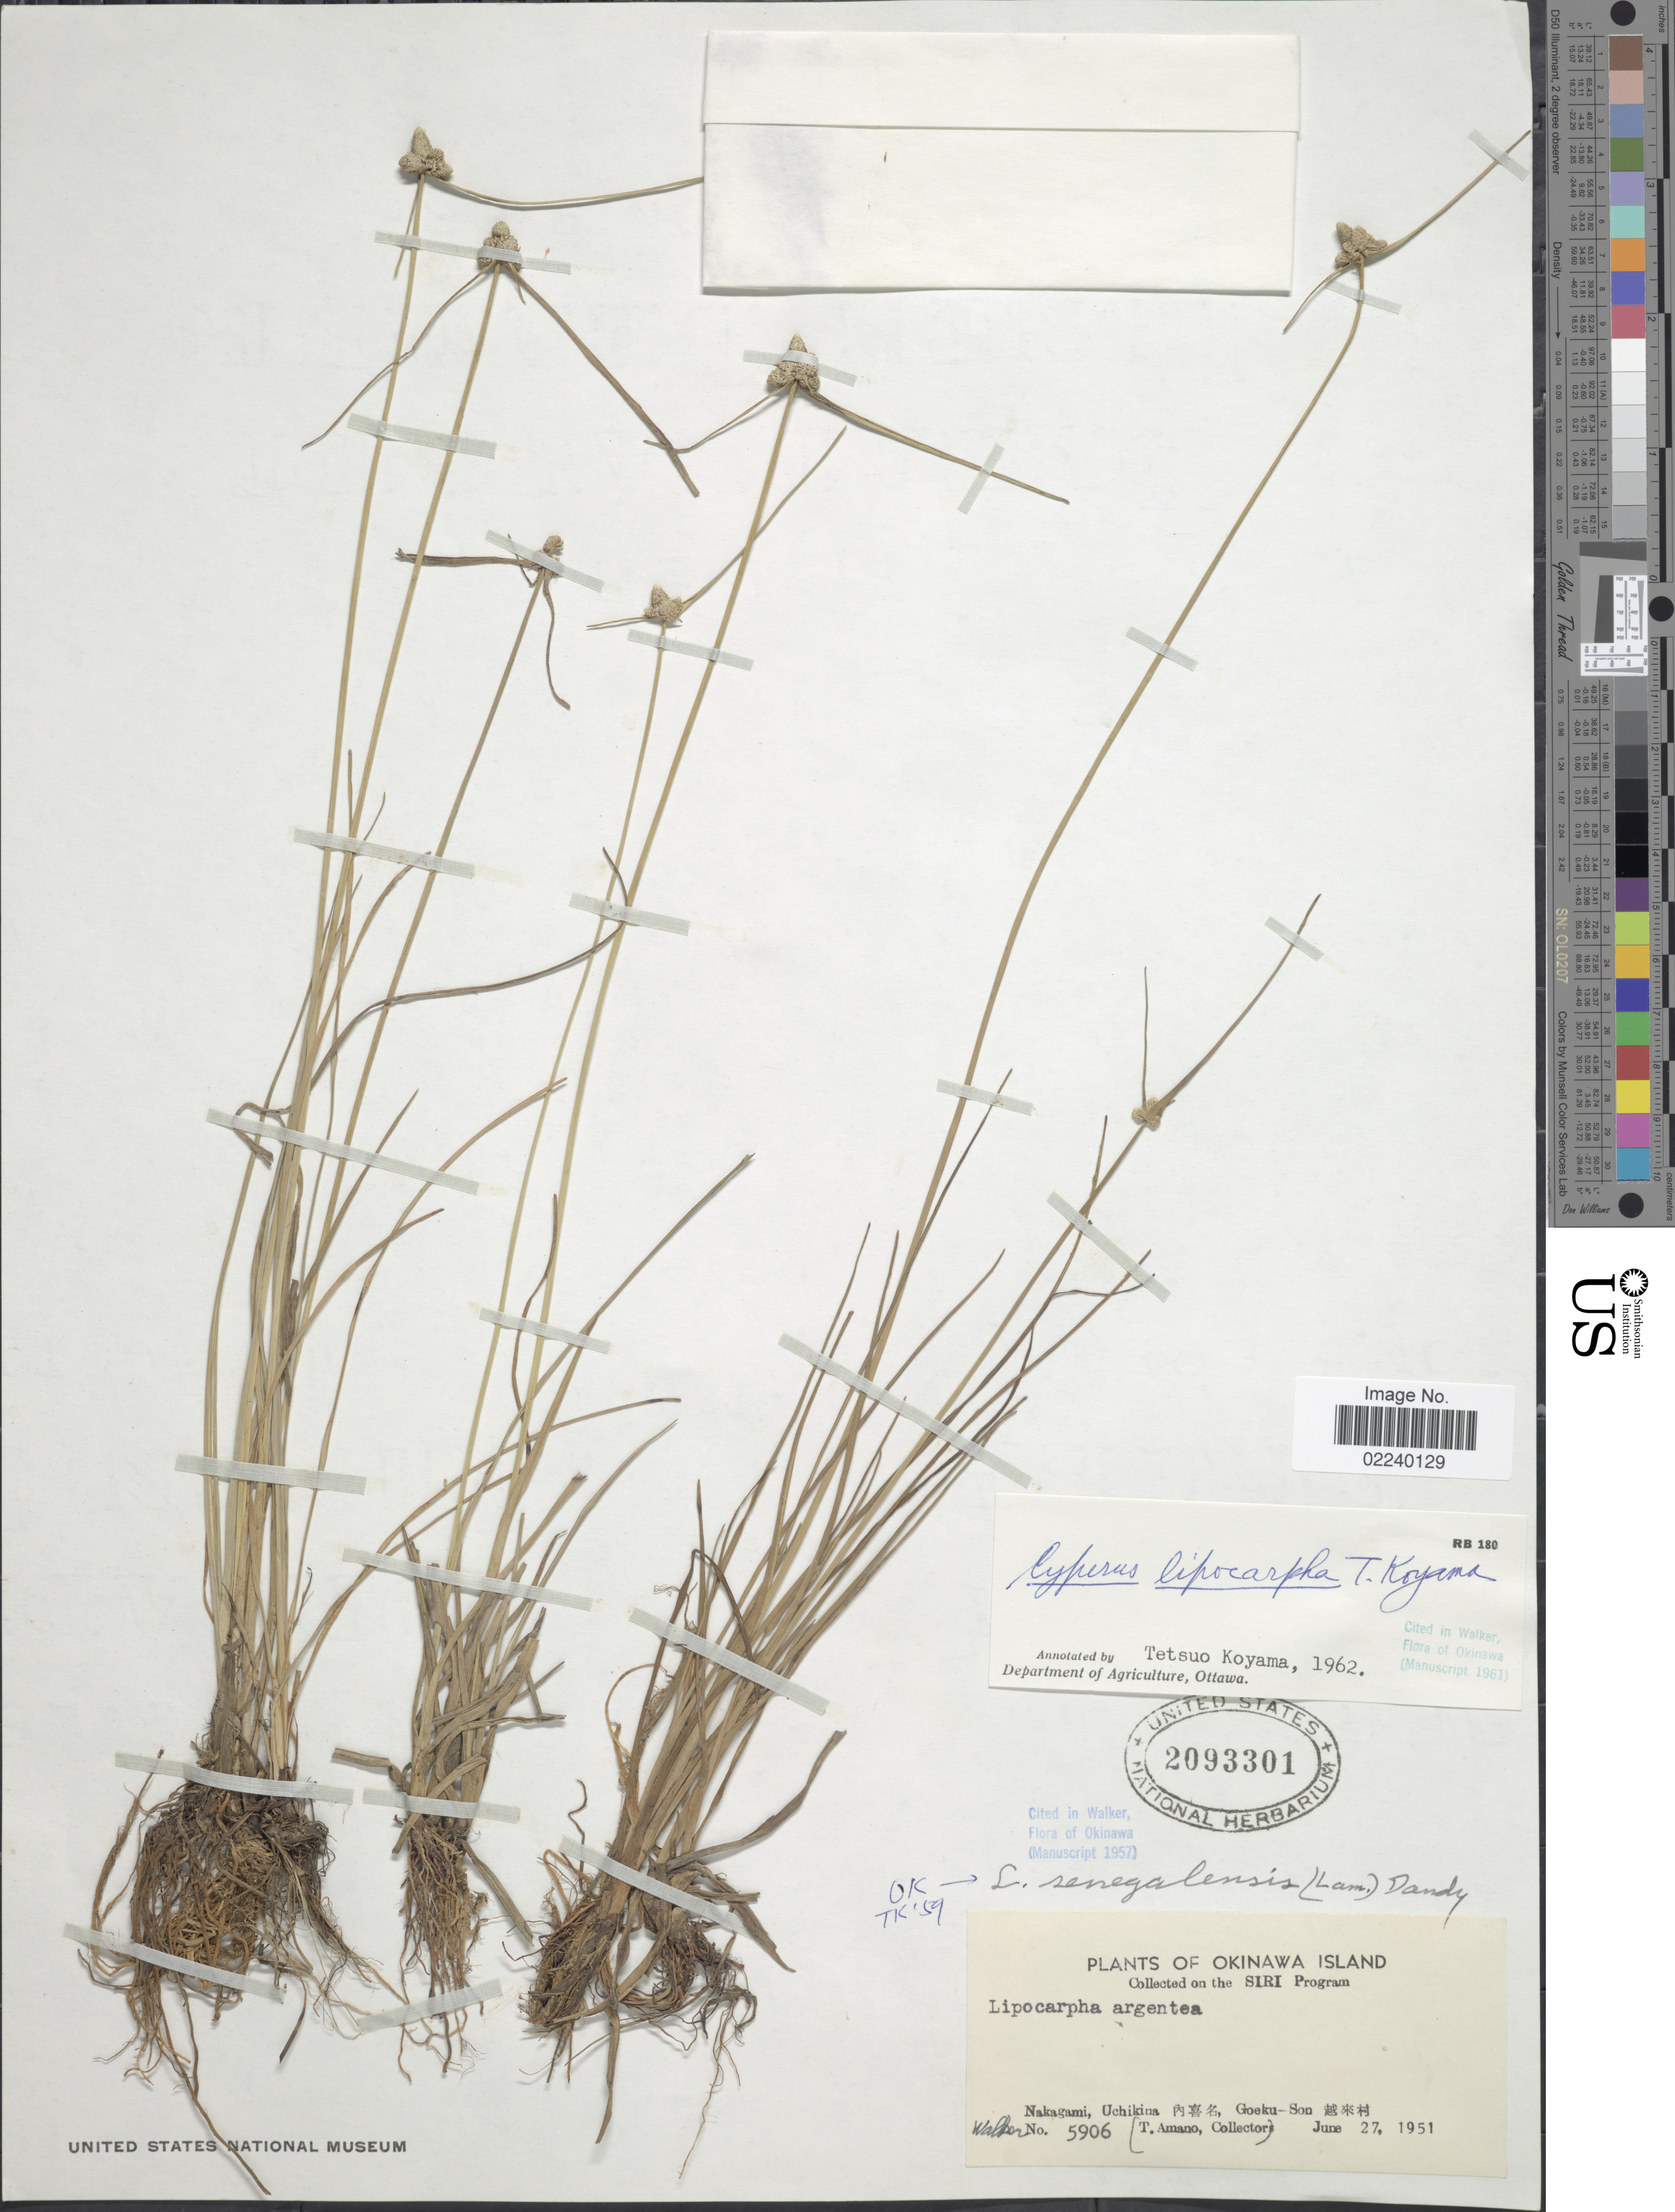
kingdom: Plantae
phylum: Tracheophyta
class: Liliopsida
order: Poales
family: Cyperaceae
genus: Cyperus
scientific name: Cyperus albescens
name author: (Steud.) Larridon & Govaerts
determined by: Strong, M. T., (US), Smithsonian Institution - National Museum of Natural History (UNITED STATES)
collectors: T. Amano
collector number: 5906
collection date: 1951-06-27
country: Japan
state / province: Okinawa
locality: Okinawa Island, Nakagami, Uchikina, Goeku-Son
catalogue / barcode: US 2093301